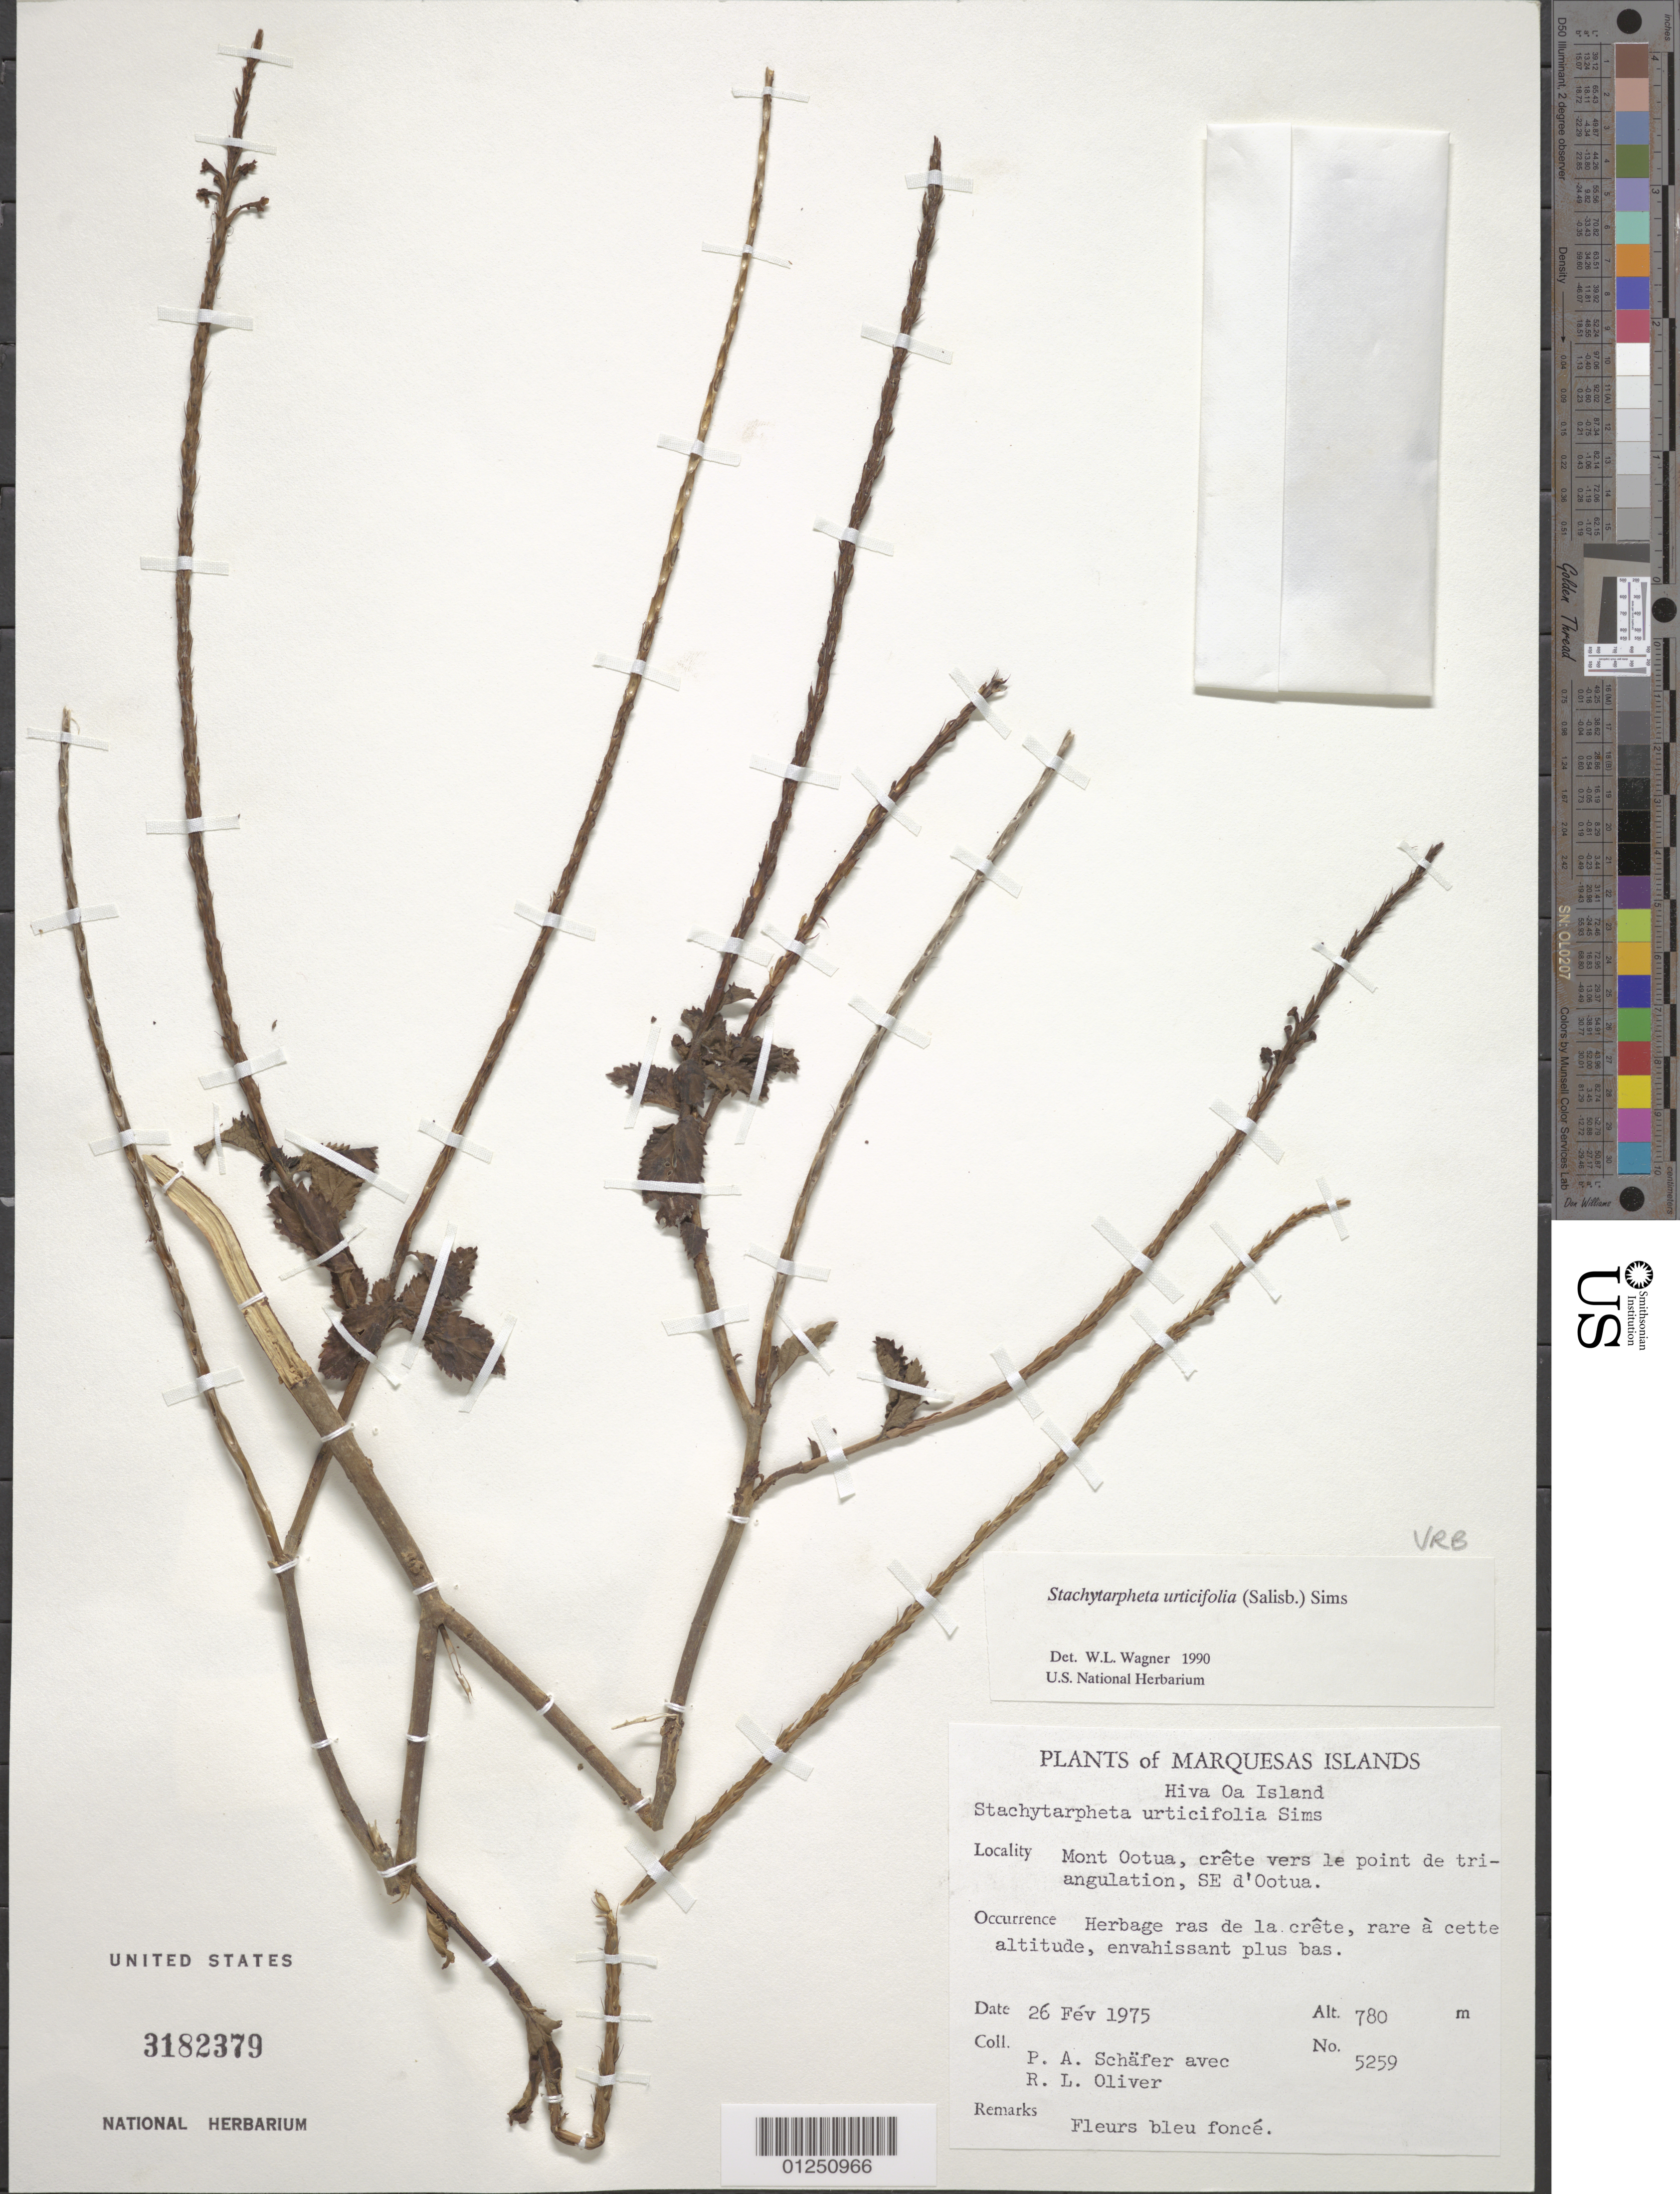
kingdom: Plantae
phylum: Tracheophyta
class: Magnoliopsida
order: Lamiales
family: Verbenaceae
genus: Stachytarpheta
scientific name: Stachytarpheta cayennensis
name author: (Rich.) Vahl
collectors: P. A. Schäfer & R. L. Oliver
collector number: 5259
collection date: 1975-02-26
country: French Polynesia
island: Hiva Oa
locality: Monte Ootua, crête vers le point de triangulation, SE d'Ootua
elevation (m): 780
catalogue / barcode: US 3182379